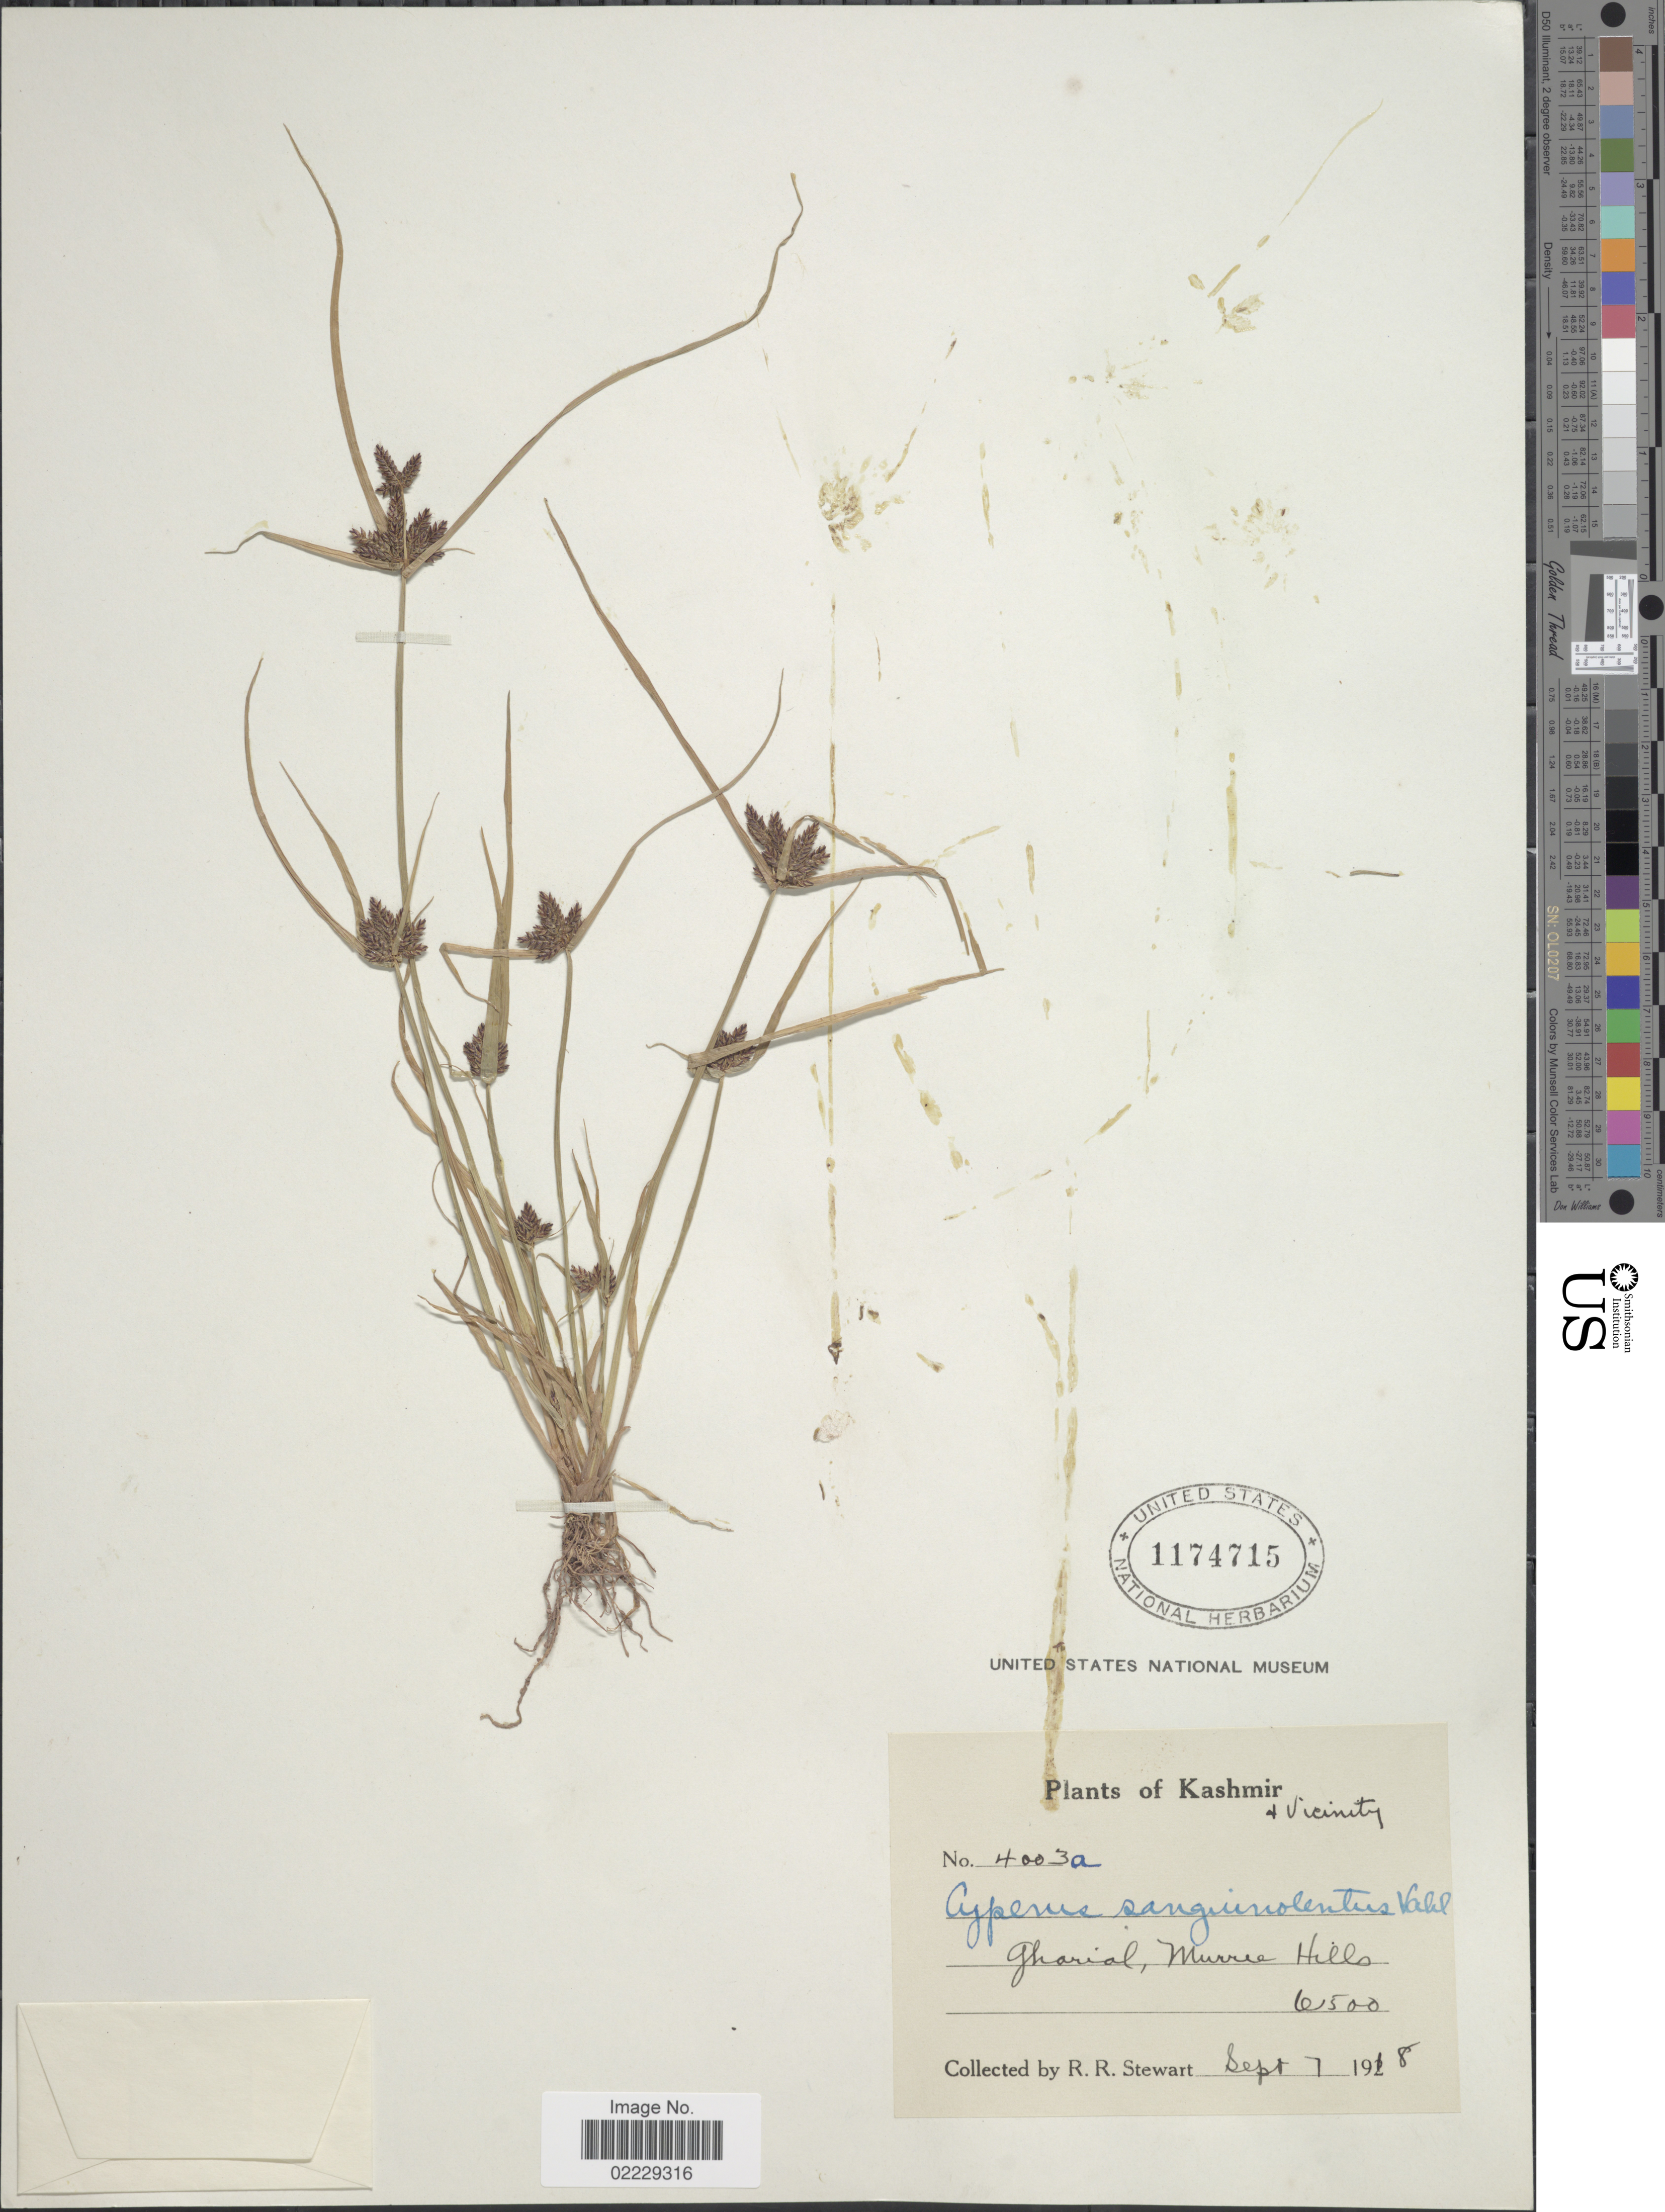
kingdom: Plantae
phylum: Tracheophyta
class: Liliopsida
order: Poales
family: Cyperaceae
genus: Cyperus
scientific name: Cyperus sanguinolentus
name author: Vahl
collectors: R. R. Stewart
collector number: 4003a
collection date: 1918-09-07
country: Pakistan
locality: Kashmir + Vicinity, Gharial, Murree Hills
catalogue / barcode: US 1174715